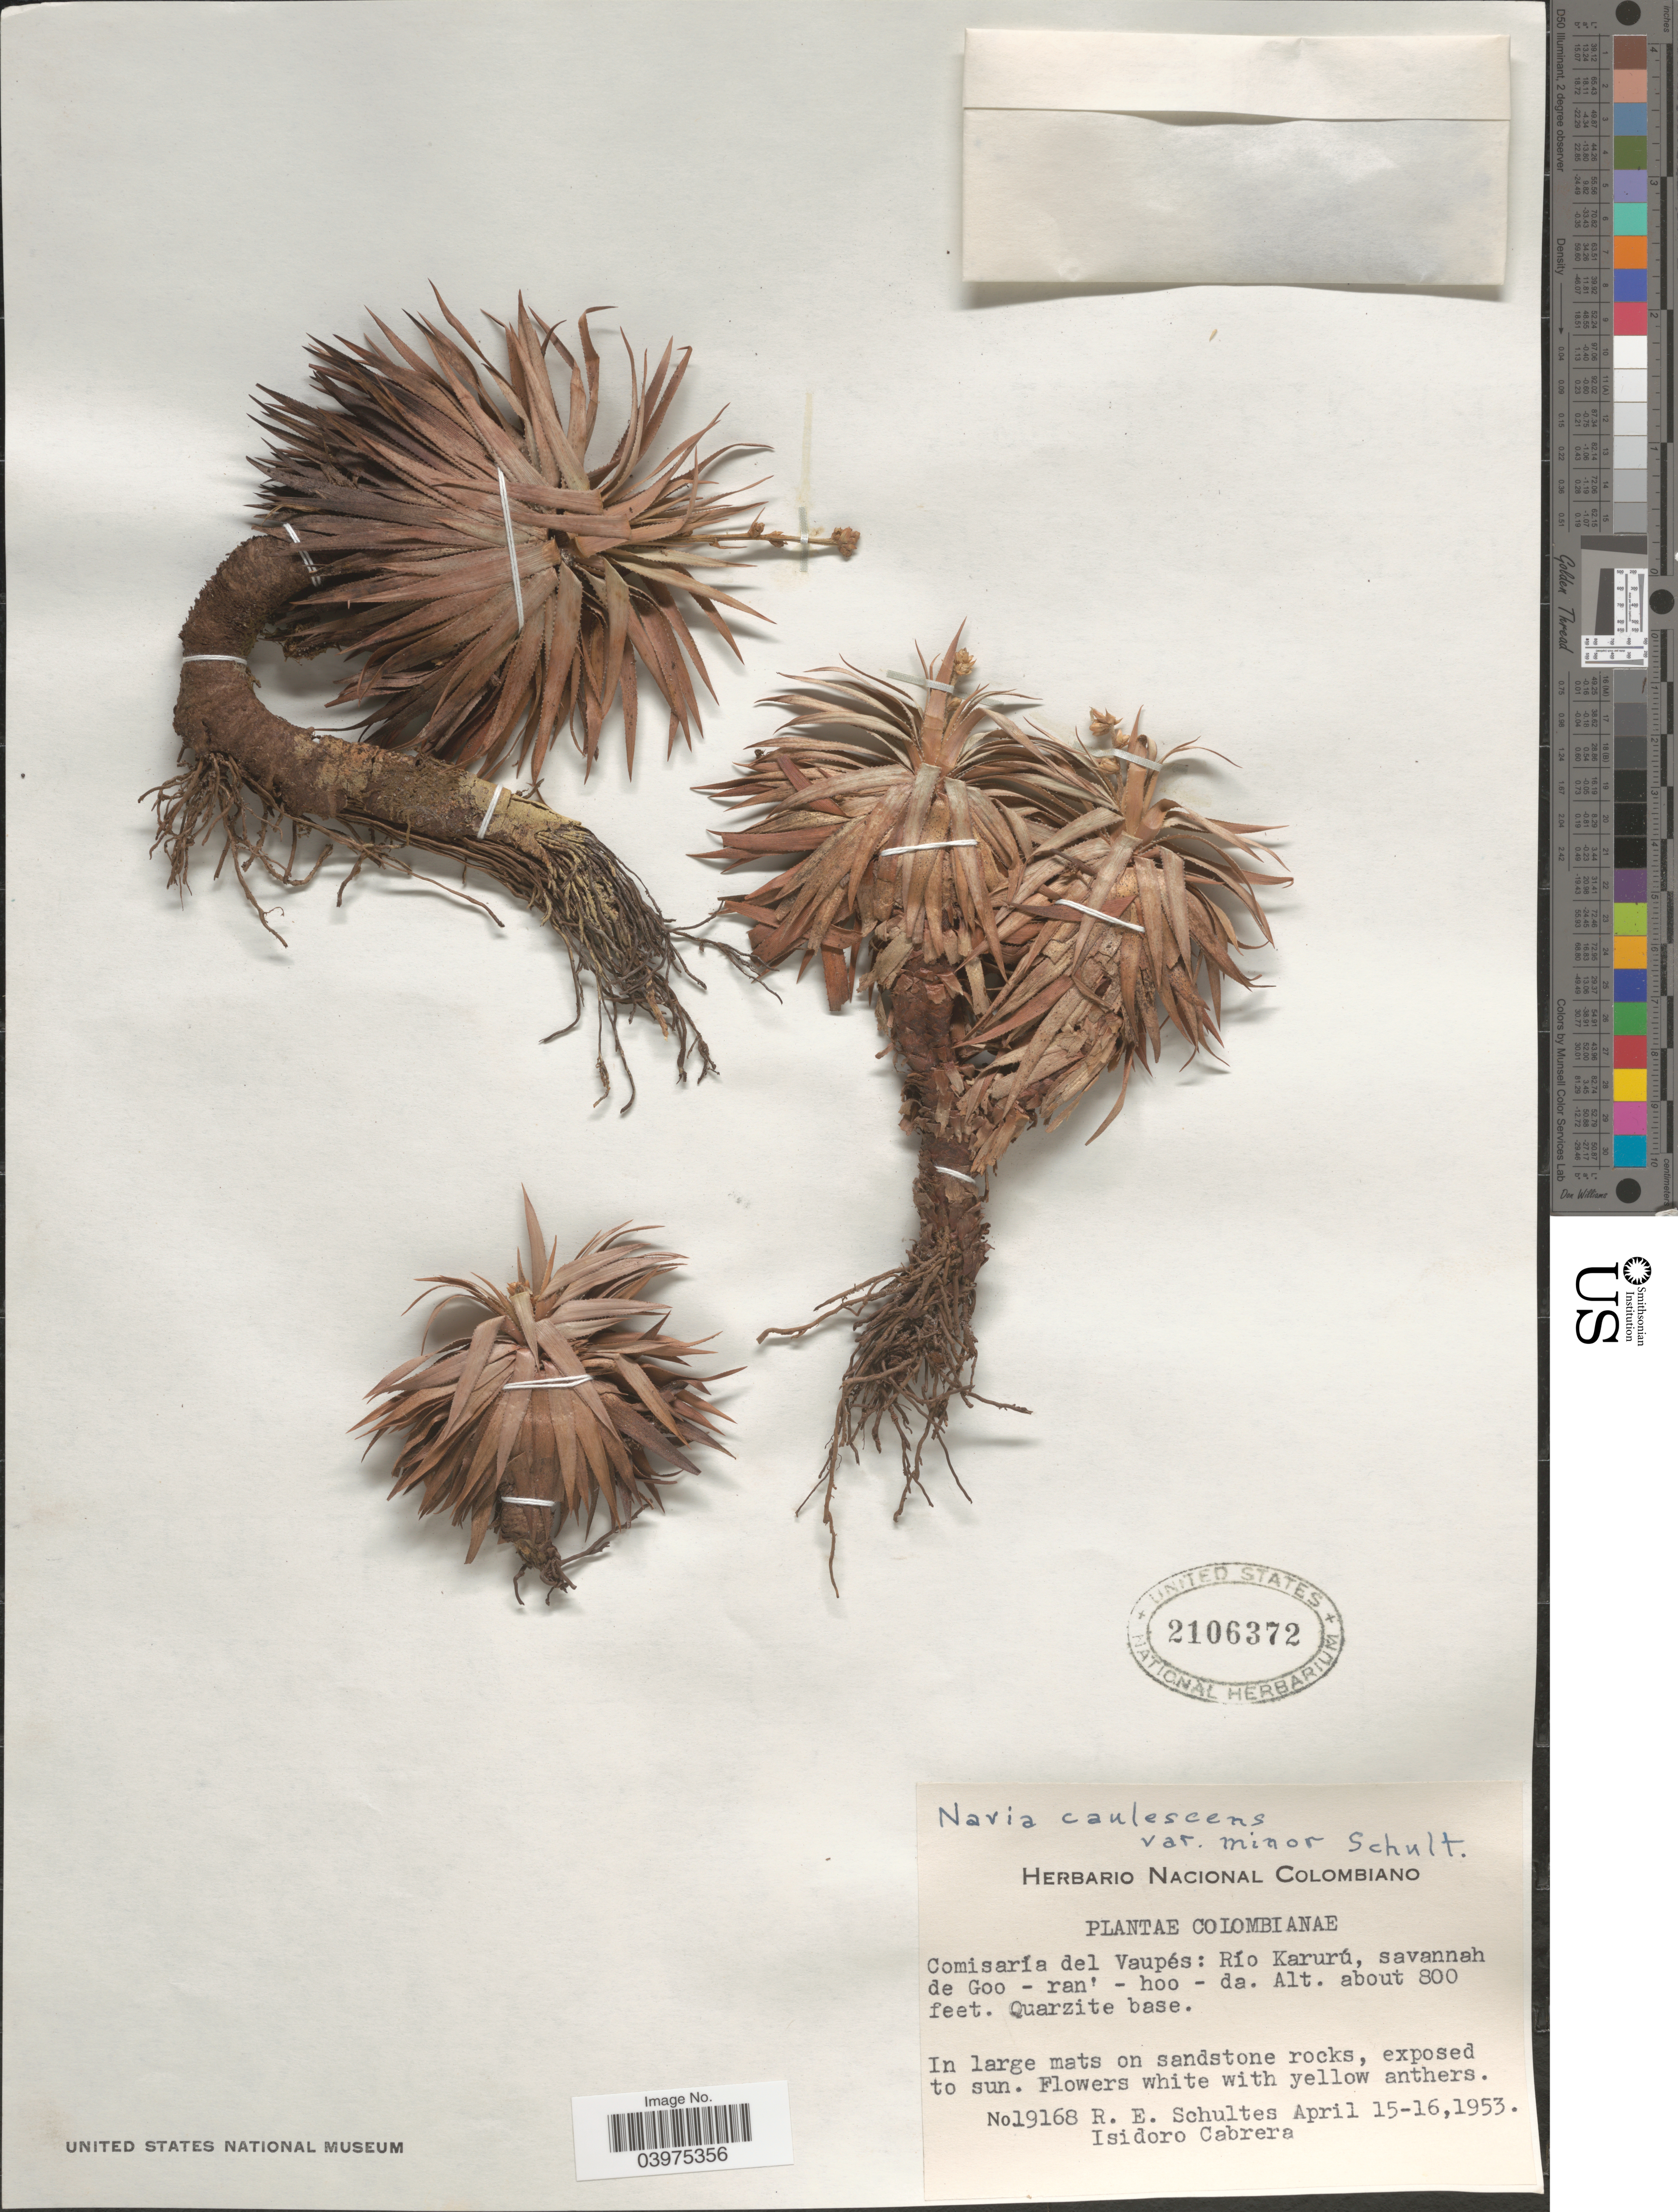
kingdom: Plantae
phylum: Tracheophyta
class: Liliopsida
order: Poales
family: Bromeliaceae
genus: Navia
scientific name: Navia caulescens var. minor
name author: Schult. f.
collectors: R. E. Schultes & I. Cabrera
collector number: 19168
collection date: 1953-04-15/1953-04-16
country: Colombia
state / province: Vaupés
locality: Comisaria del Vaupés: Río Karurú, savannah de Goo - ran' - hoo - da.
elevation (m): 244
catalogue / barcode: US 2106372